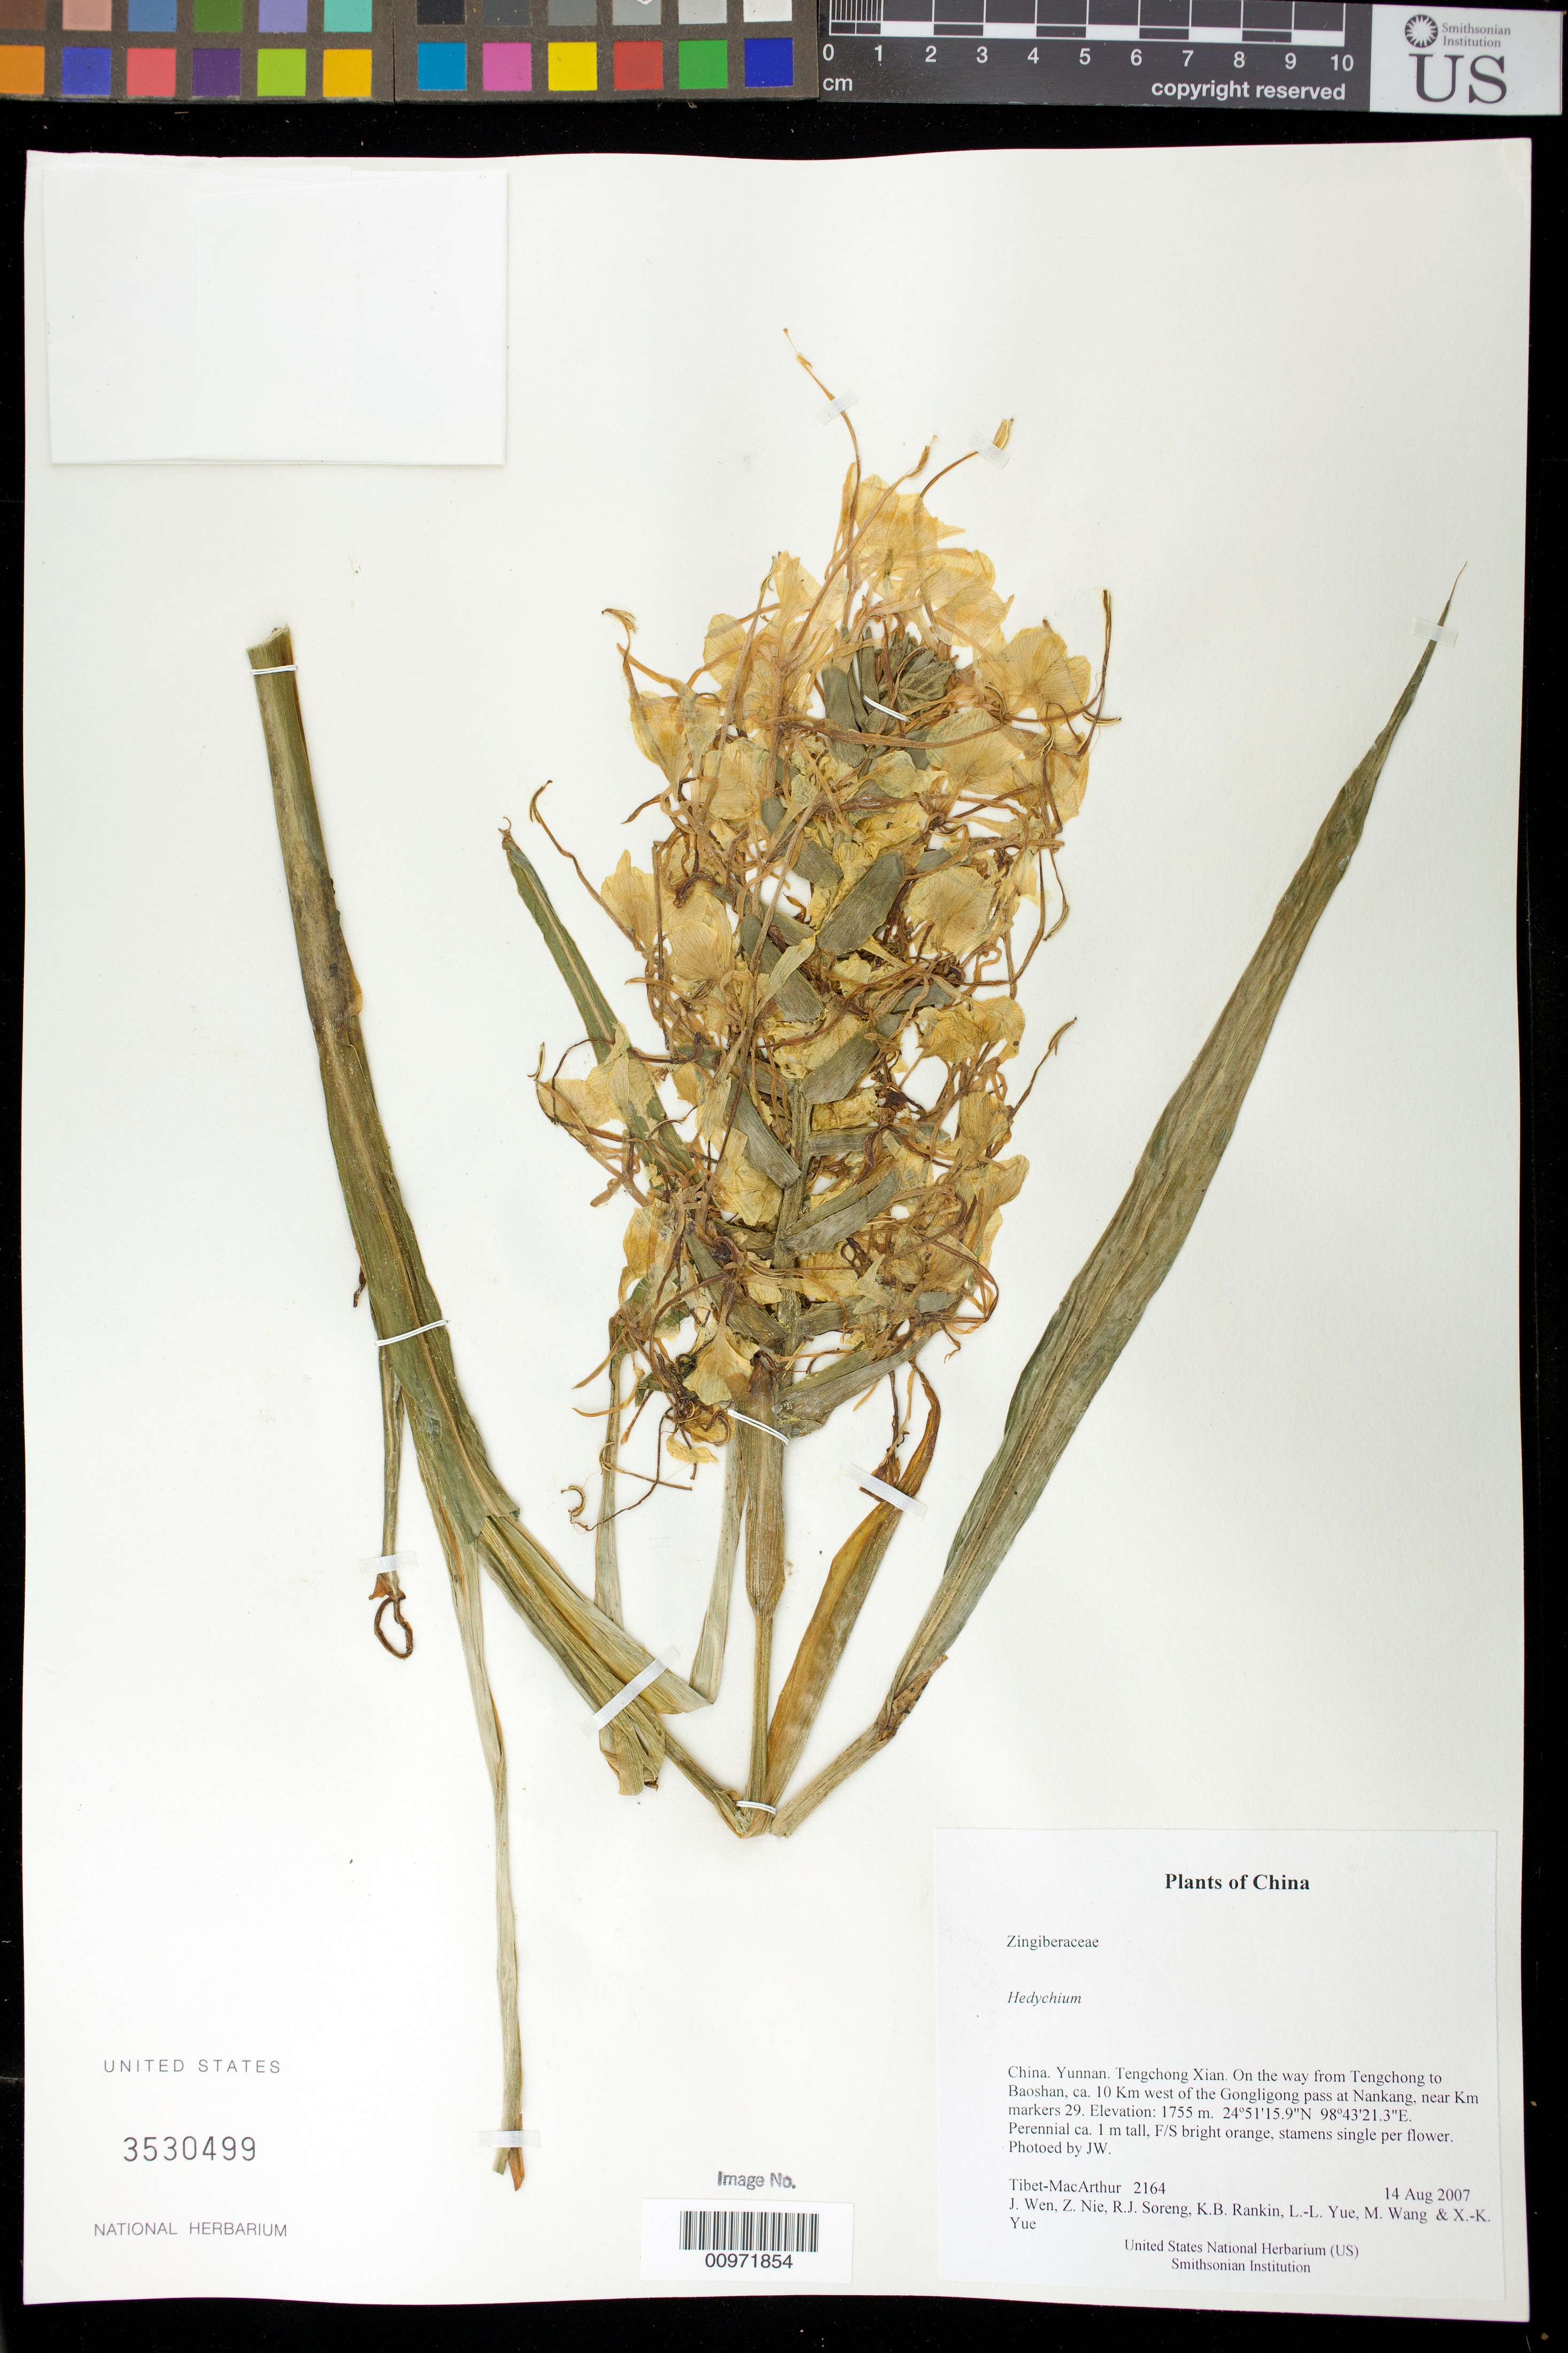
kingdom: Plantae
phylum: Tracheophyta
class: Liliopsida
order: Zingiberales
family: Zingiberaceae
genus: Hedychium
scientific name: Hedychium sp.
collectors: Tibet-MacArthur, J. Wen, Z. Nie, R. J. Soreng, K. Rankin, L. Yue, M. Wang & X. Yue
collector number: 2164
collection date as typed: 14 Aug 2007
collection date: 2007-08-14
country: China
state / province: Yunnan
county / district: Tengchong Xian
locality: On the way from Tengchong to Baoshan, ca. 10 Km west of the Gongligong pass at Nankang, near Km markers 29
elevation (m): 1755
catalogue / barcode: US 3530499